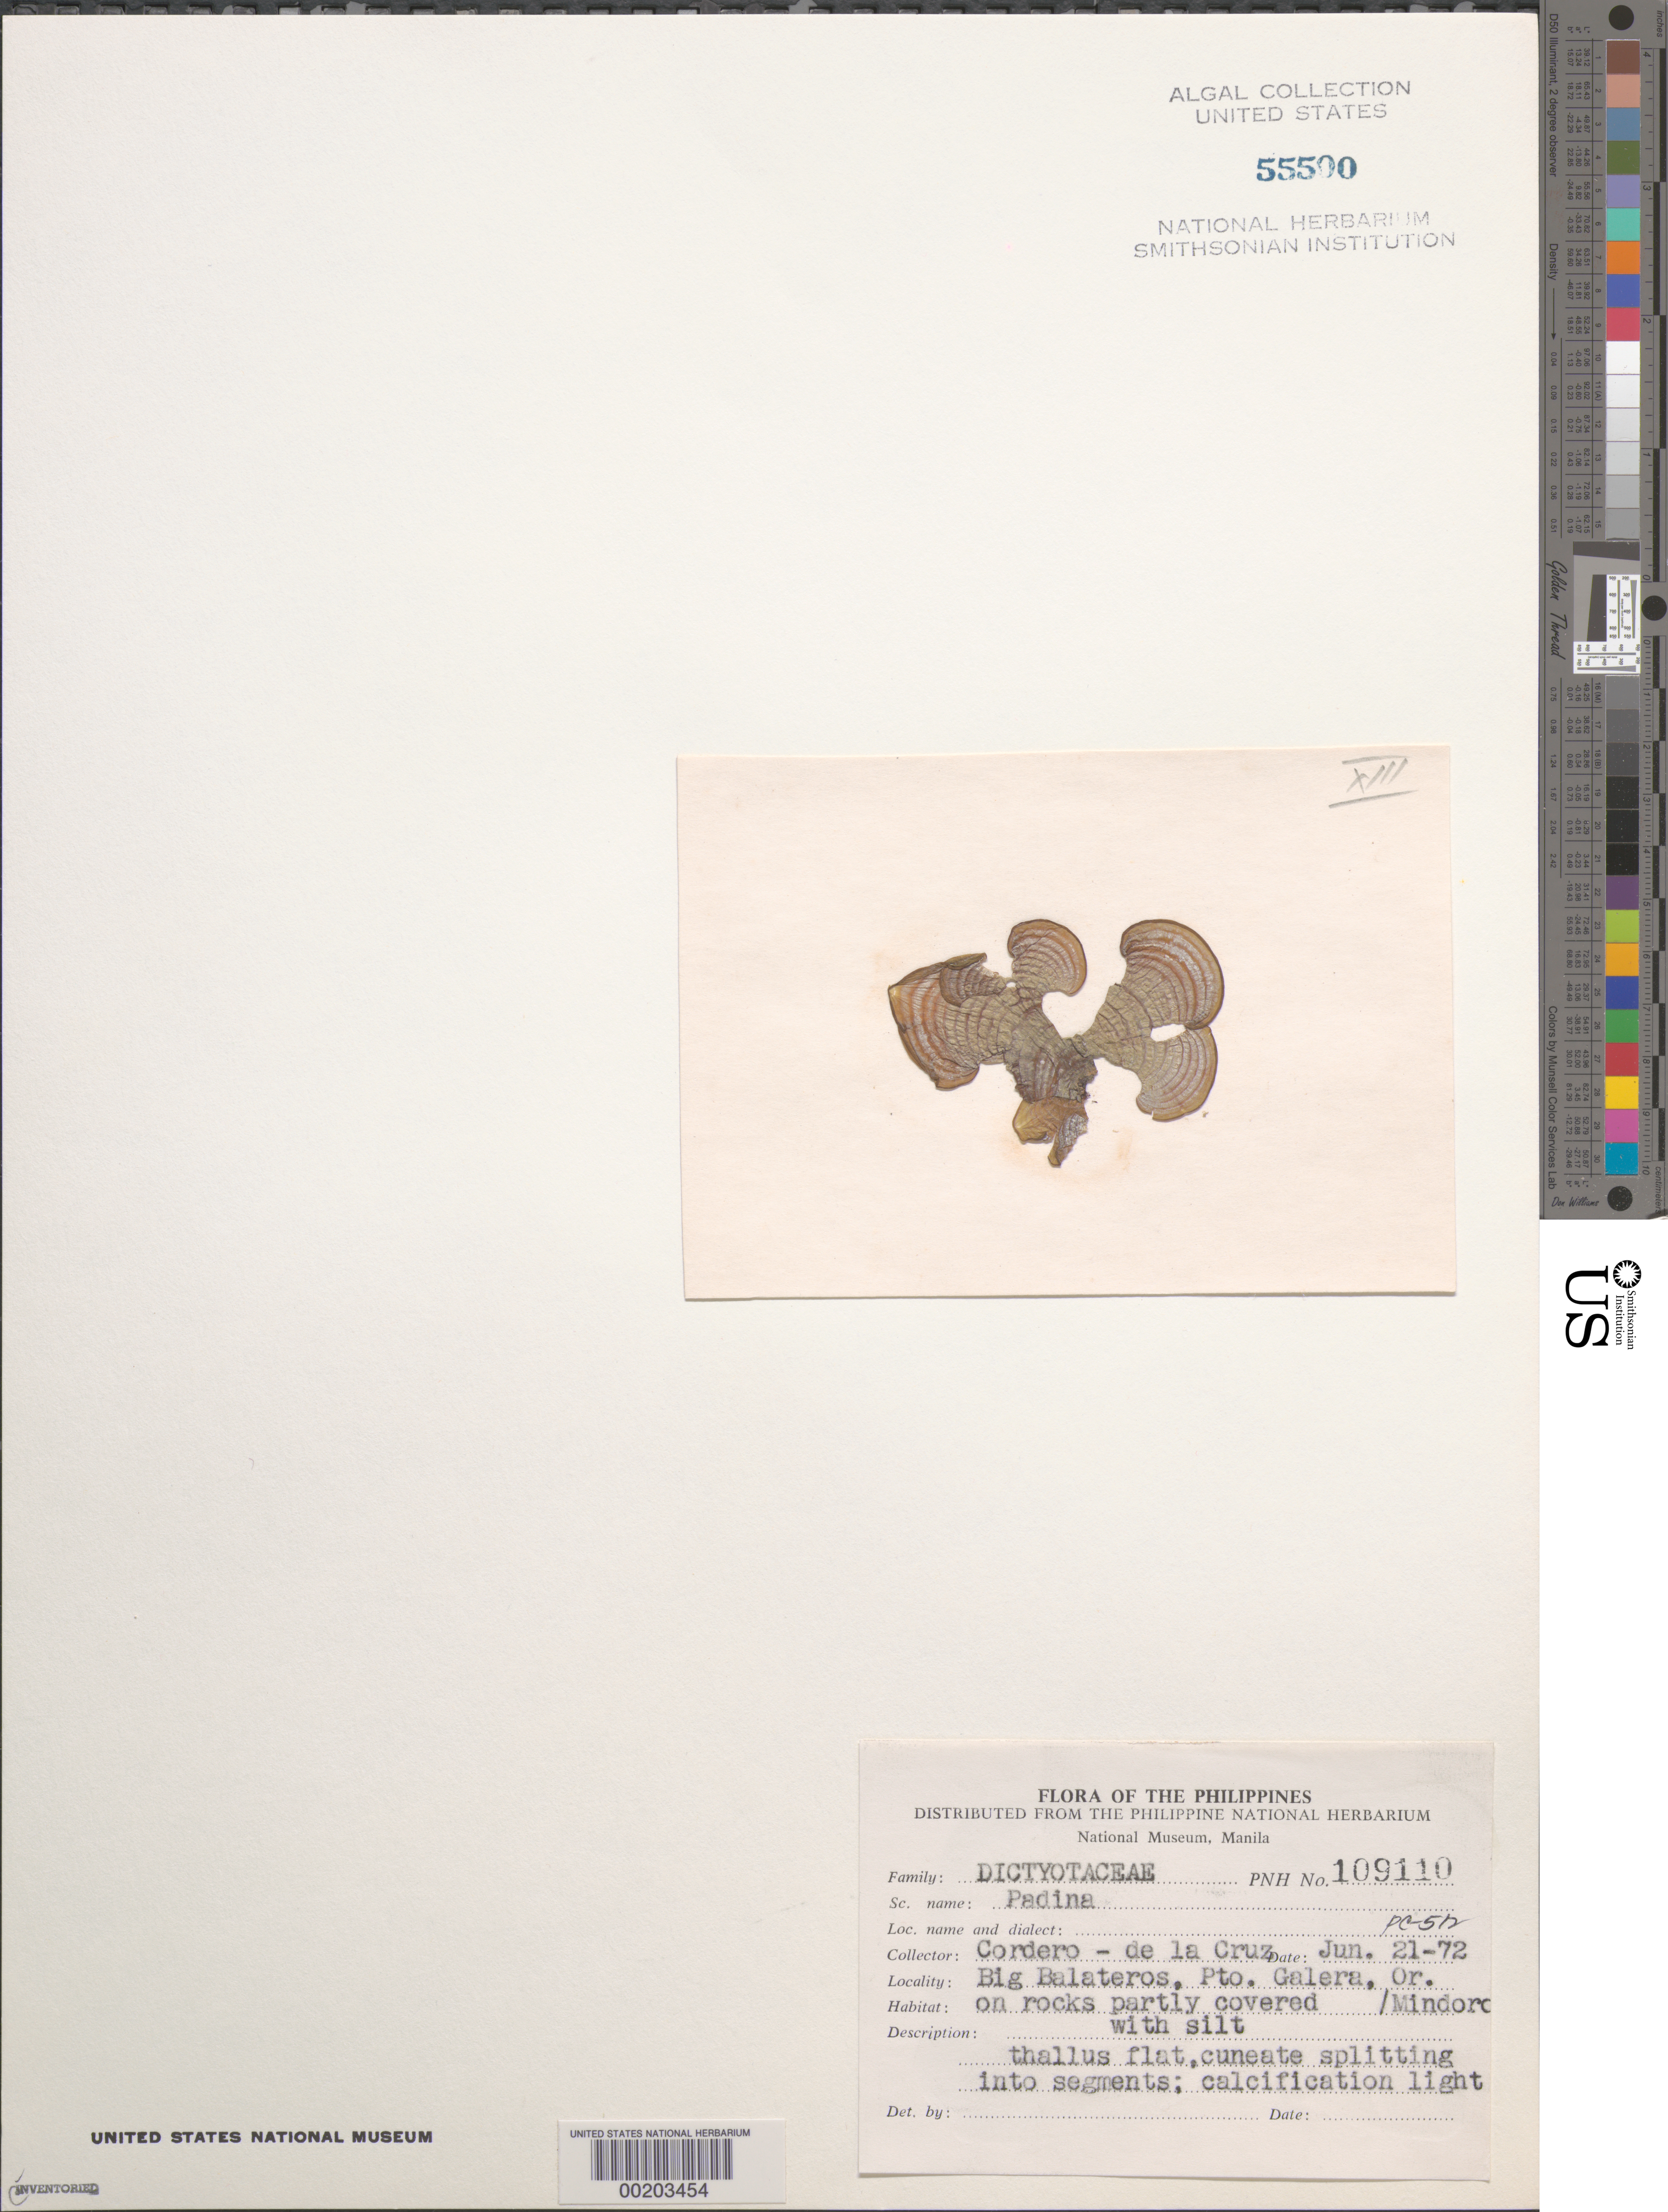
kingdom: Chromista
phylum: Ochrophyta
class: Phaeophyceae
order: Dictyotales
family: Dictyotaceae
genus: Padina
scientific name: Padina sp.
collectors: P. A. Cordero & F. de la Cruz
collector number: PC-512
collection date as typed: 21 Jun 1972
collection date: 1972-06-21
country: Philippines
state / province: Mimaropa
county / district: Mindoro Oriental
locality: Big balateros, puerto galera, oriental mindoro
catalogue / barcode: US 55500